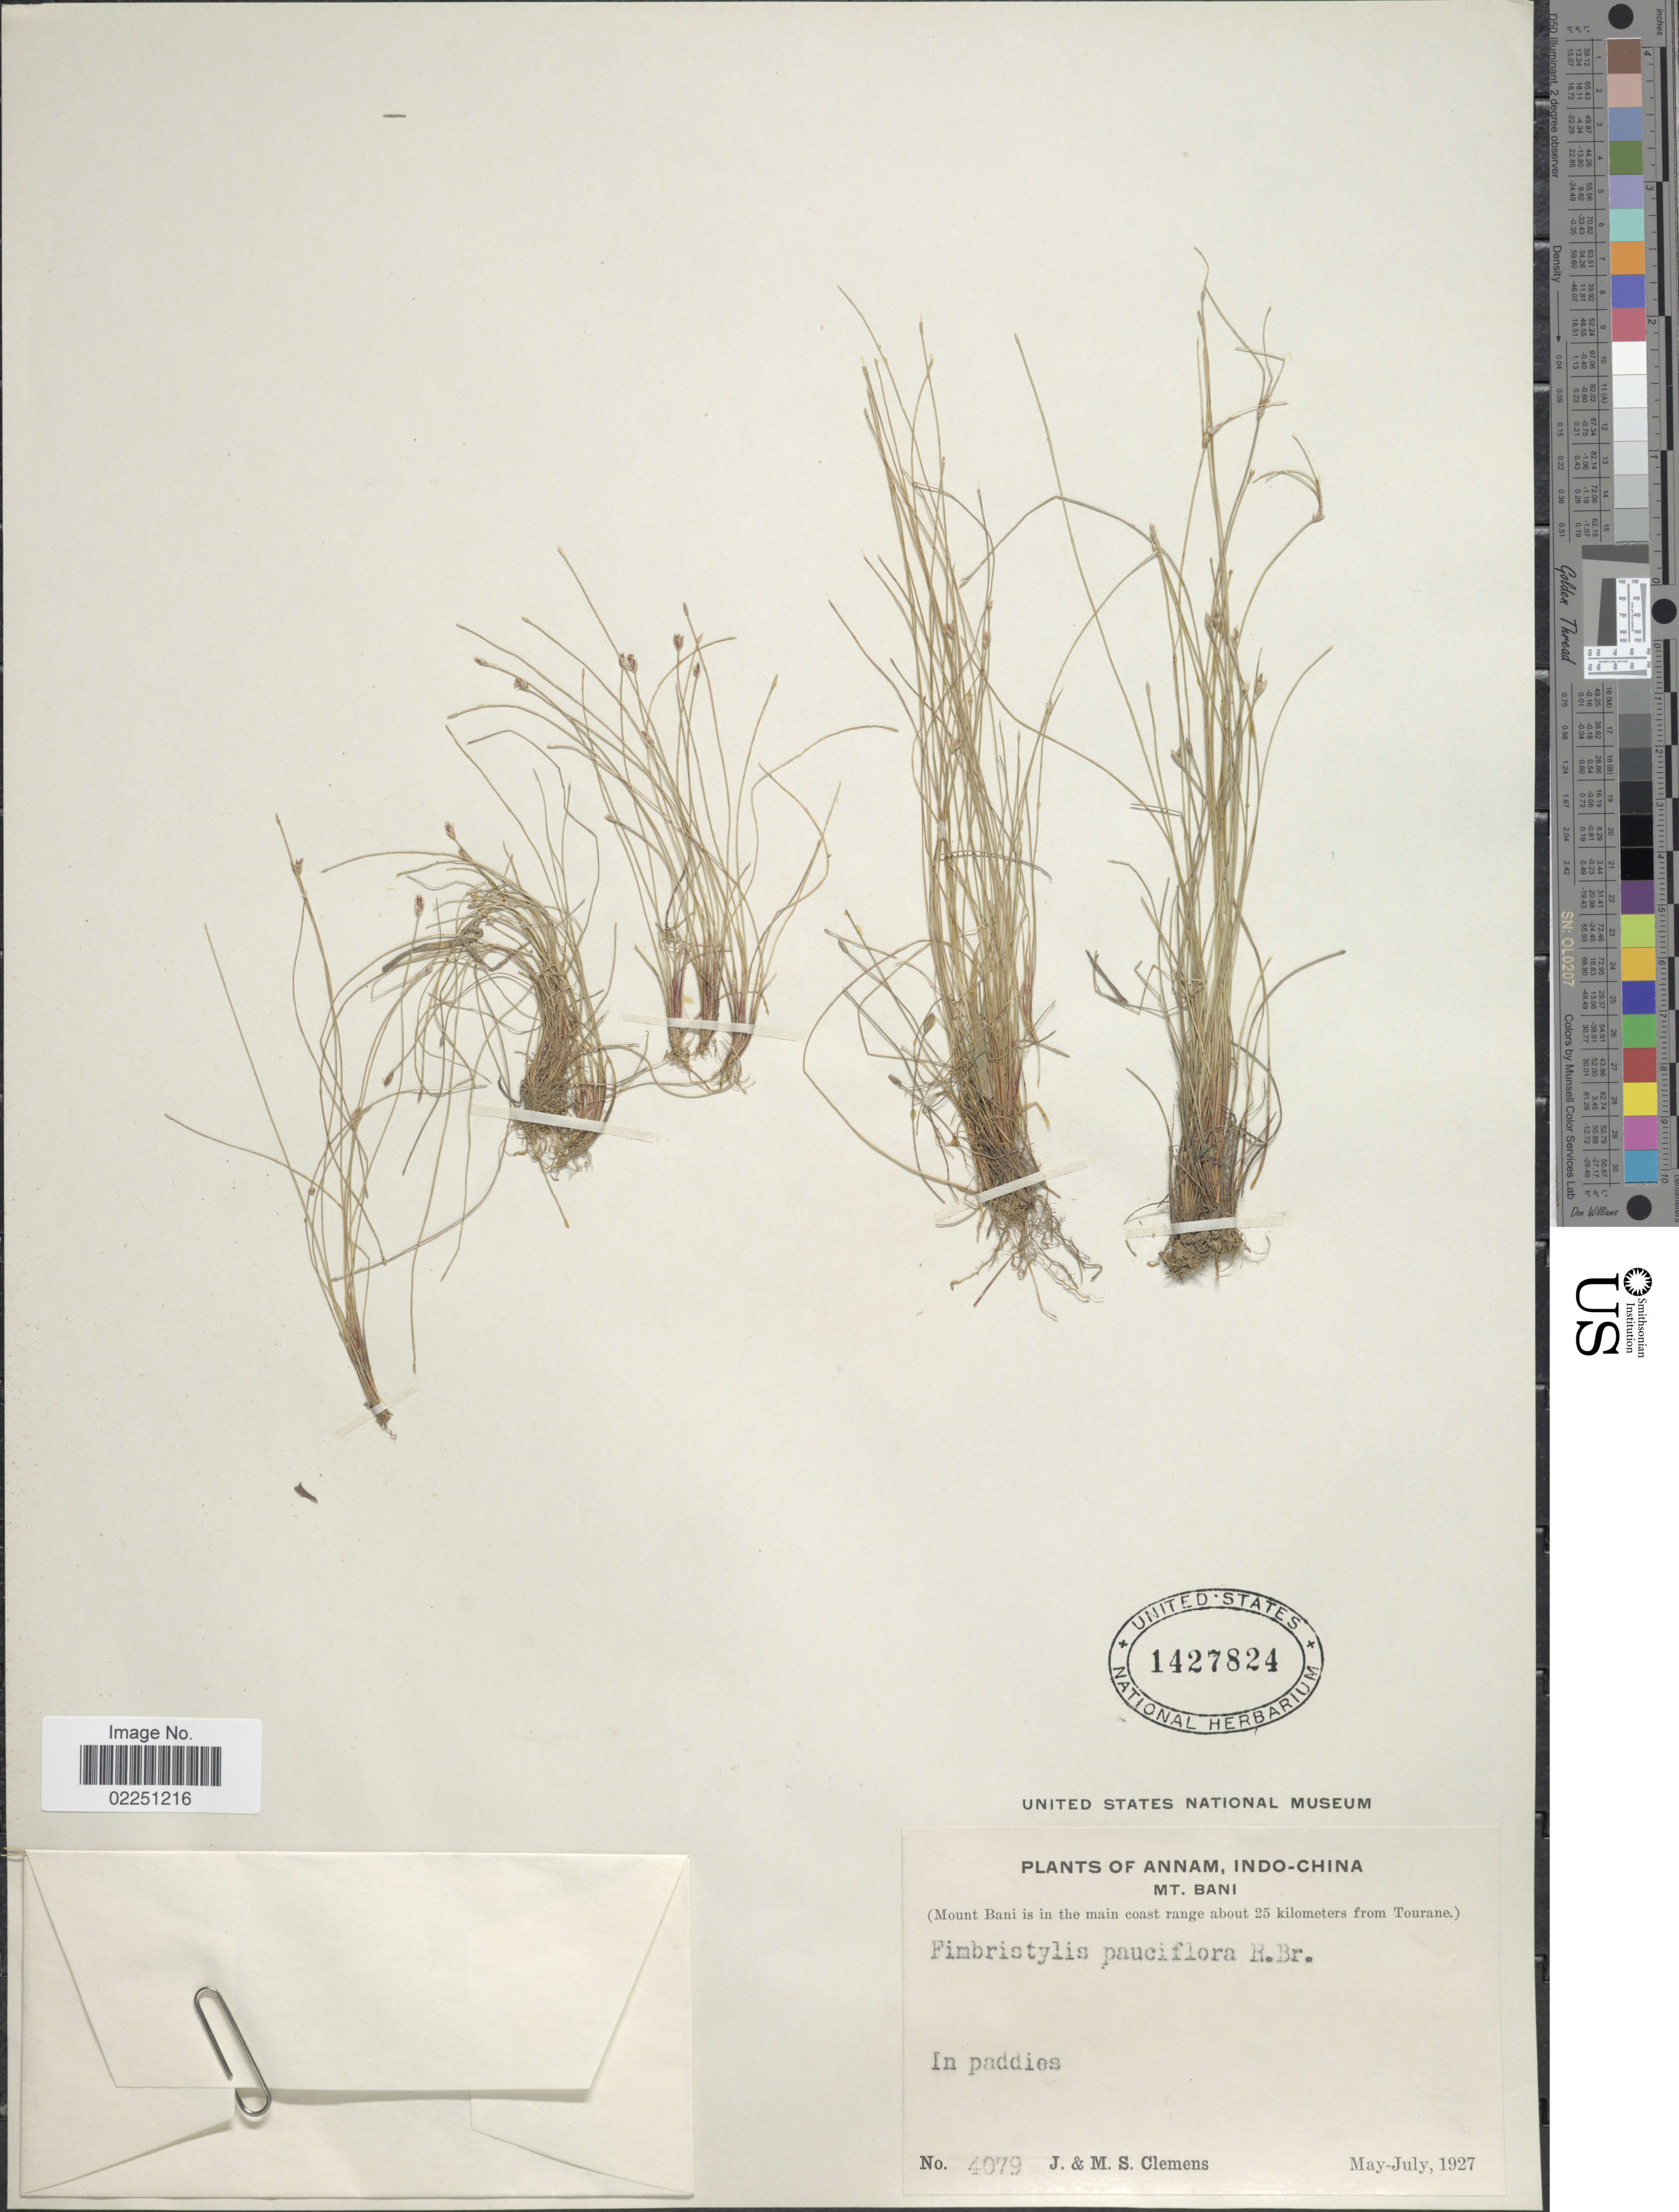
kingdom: Plantae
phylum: Tracheophyta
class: Liliopsida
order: Poales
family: Cyperaceae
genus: Fimbristylis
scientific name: Fimbristylis pauciflora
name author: R. Br.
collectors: J. Clemens & M. S. Clemens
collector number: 4079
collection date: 1927-05/1927-07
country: Vietnam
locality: Annam, Indo-China. Mt. Bani (Mount Bani id in the main coast range about 25 kilometers from Tourane). In paddies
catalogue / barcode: US 1427824